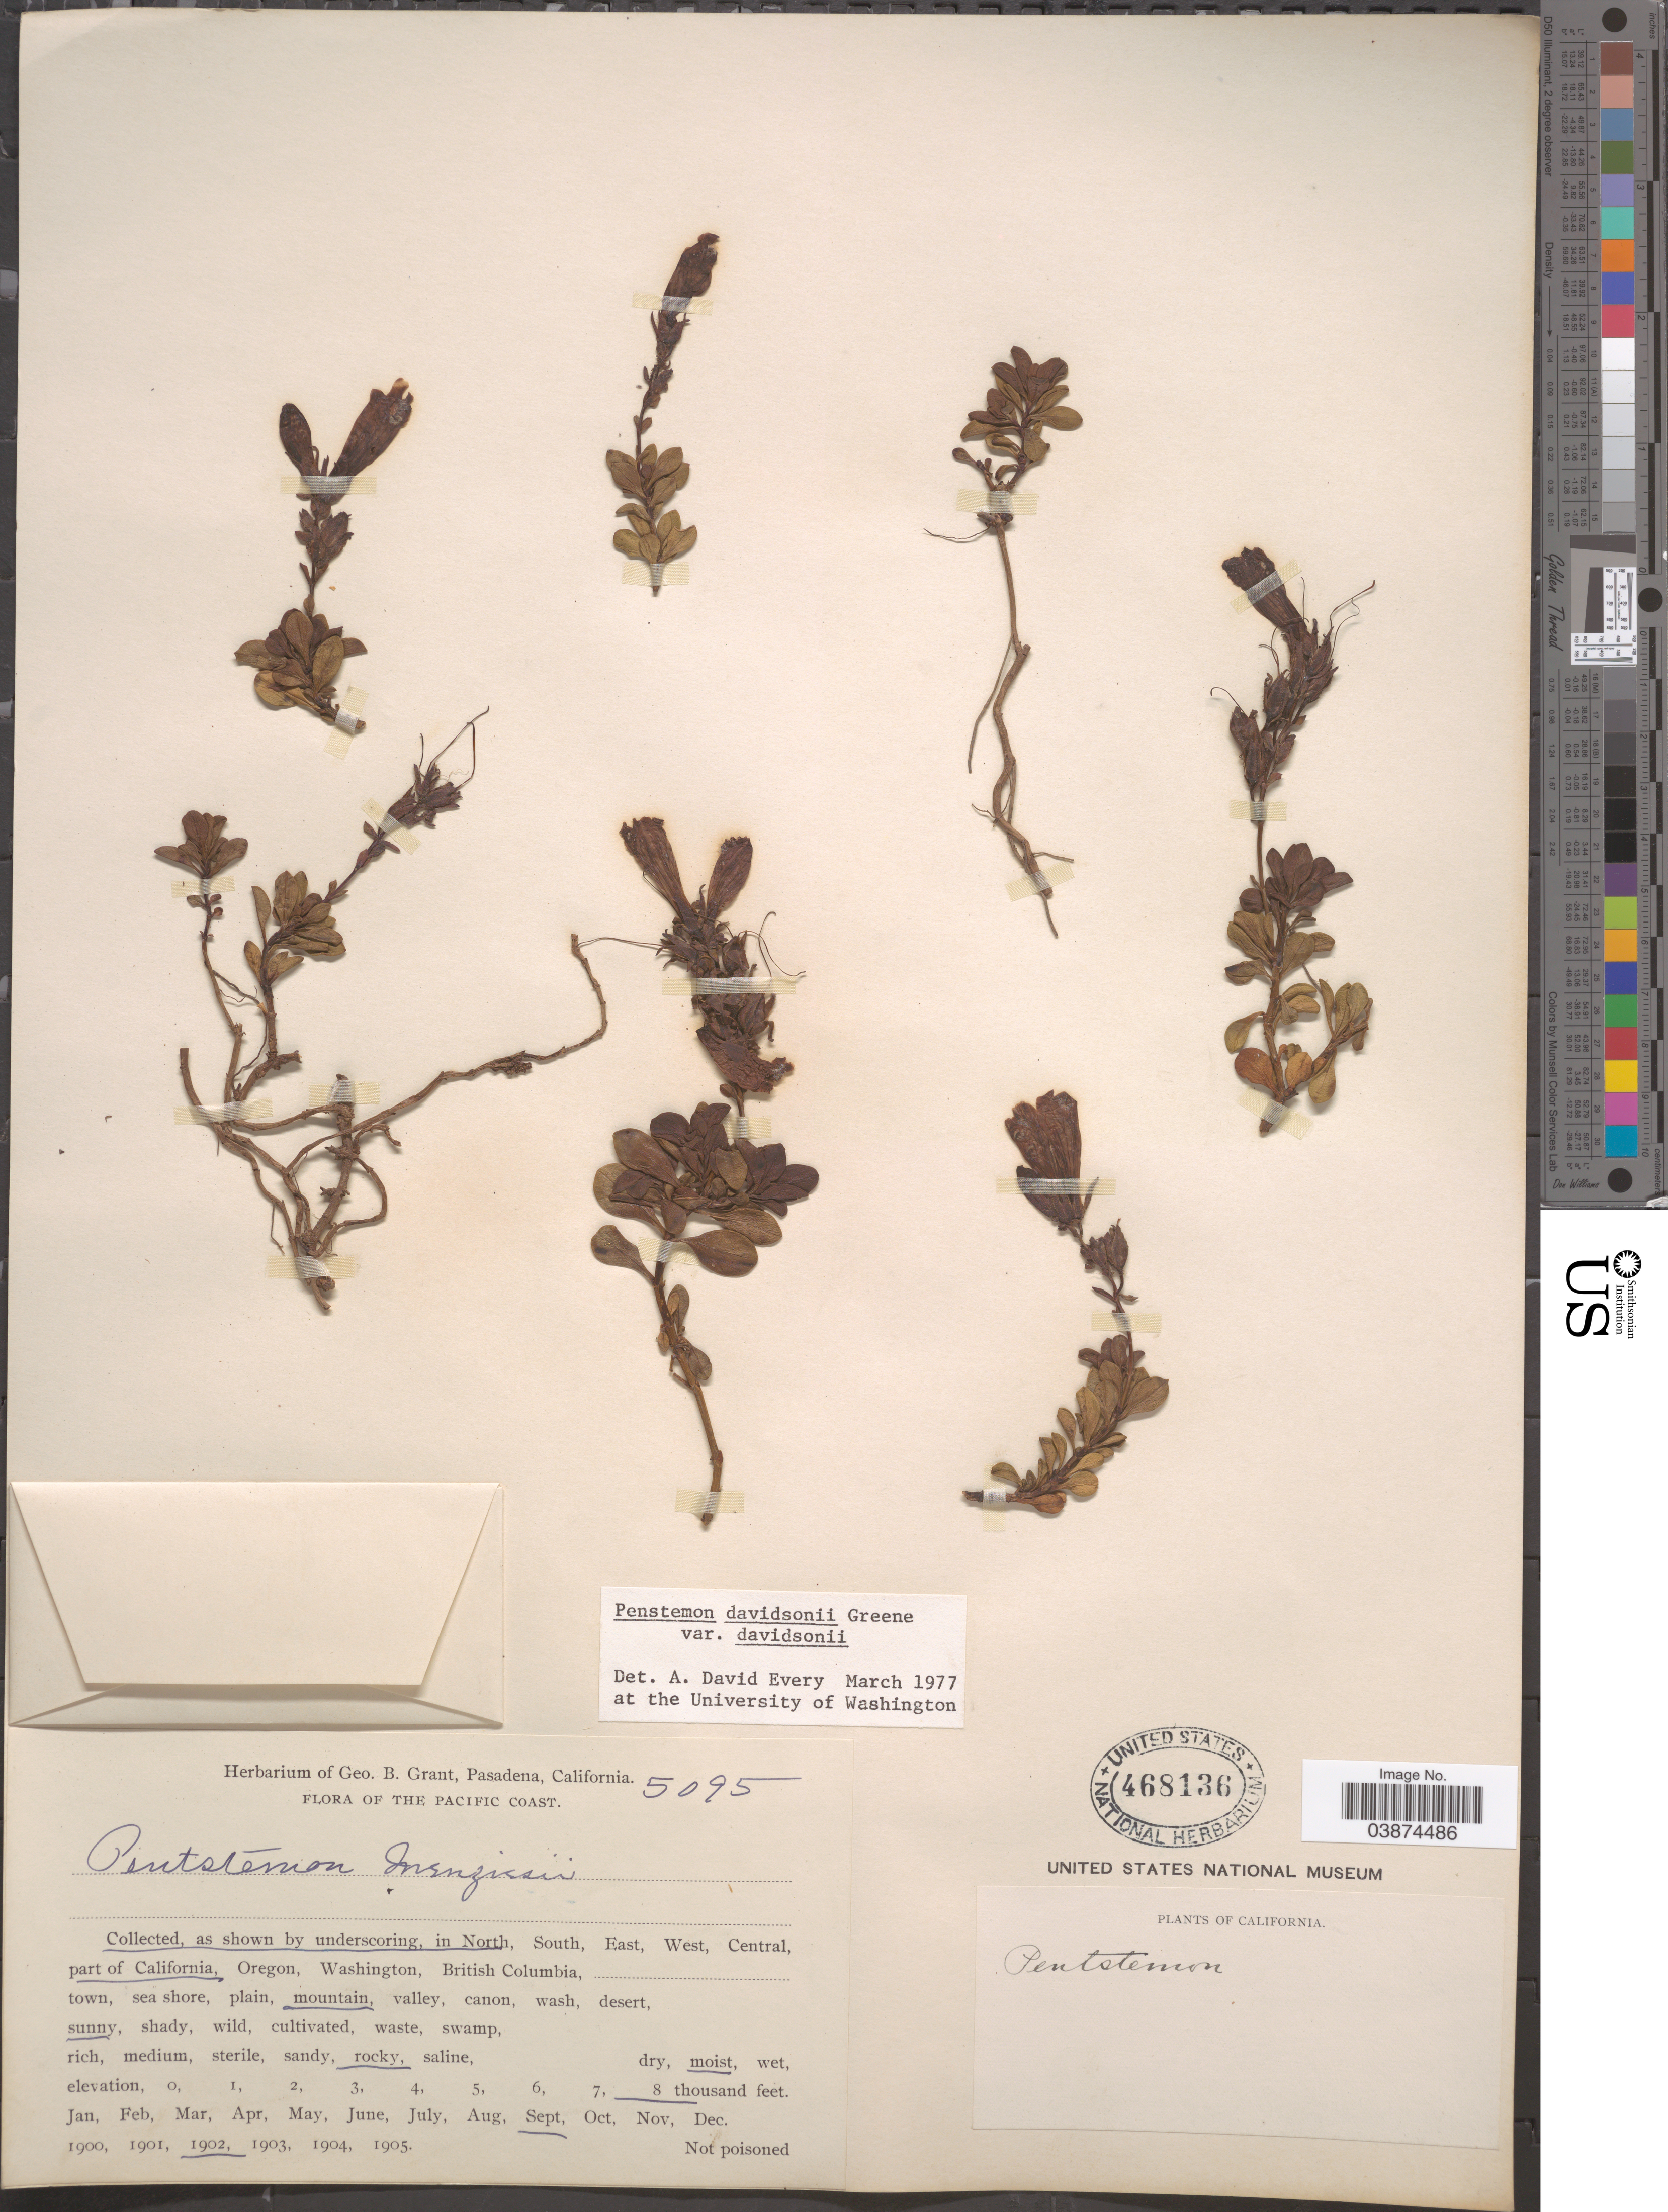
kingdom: Plantae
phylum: Tracheophyta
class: Magnoliopsida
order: Lamiales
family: Plantaginaceae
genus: Penstemon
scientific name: Penstemon davidsonii var. davidsonii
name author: Greene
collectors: ex herb. Geo. B. Grant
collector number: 5095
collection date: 1902-09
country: United States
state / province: California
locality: The Pacific Coast. North part of California.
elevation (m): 2438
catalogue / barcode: US 468136